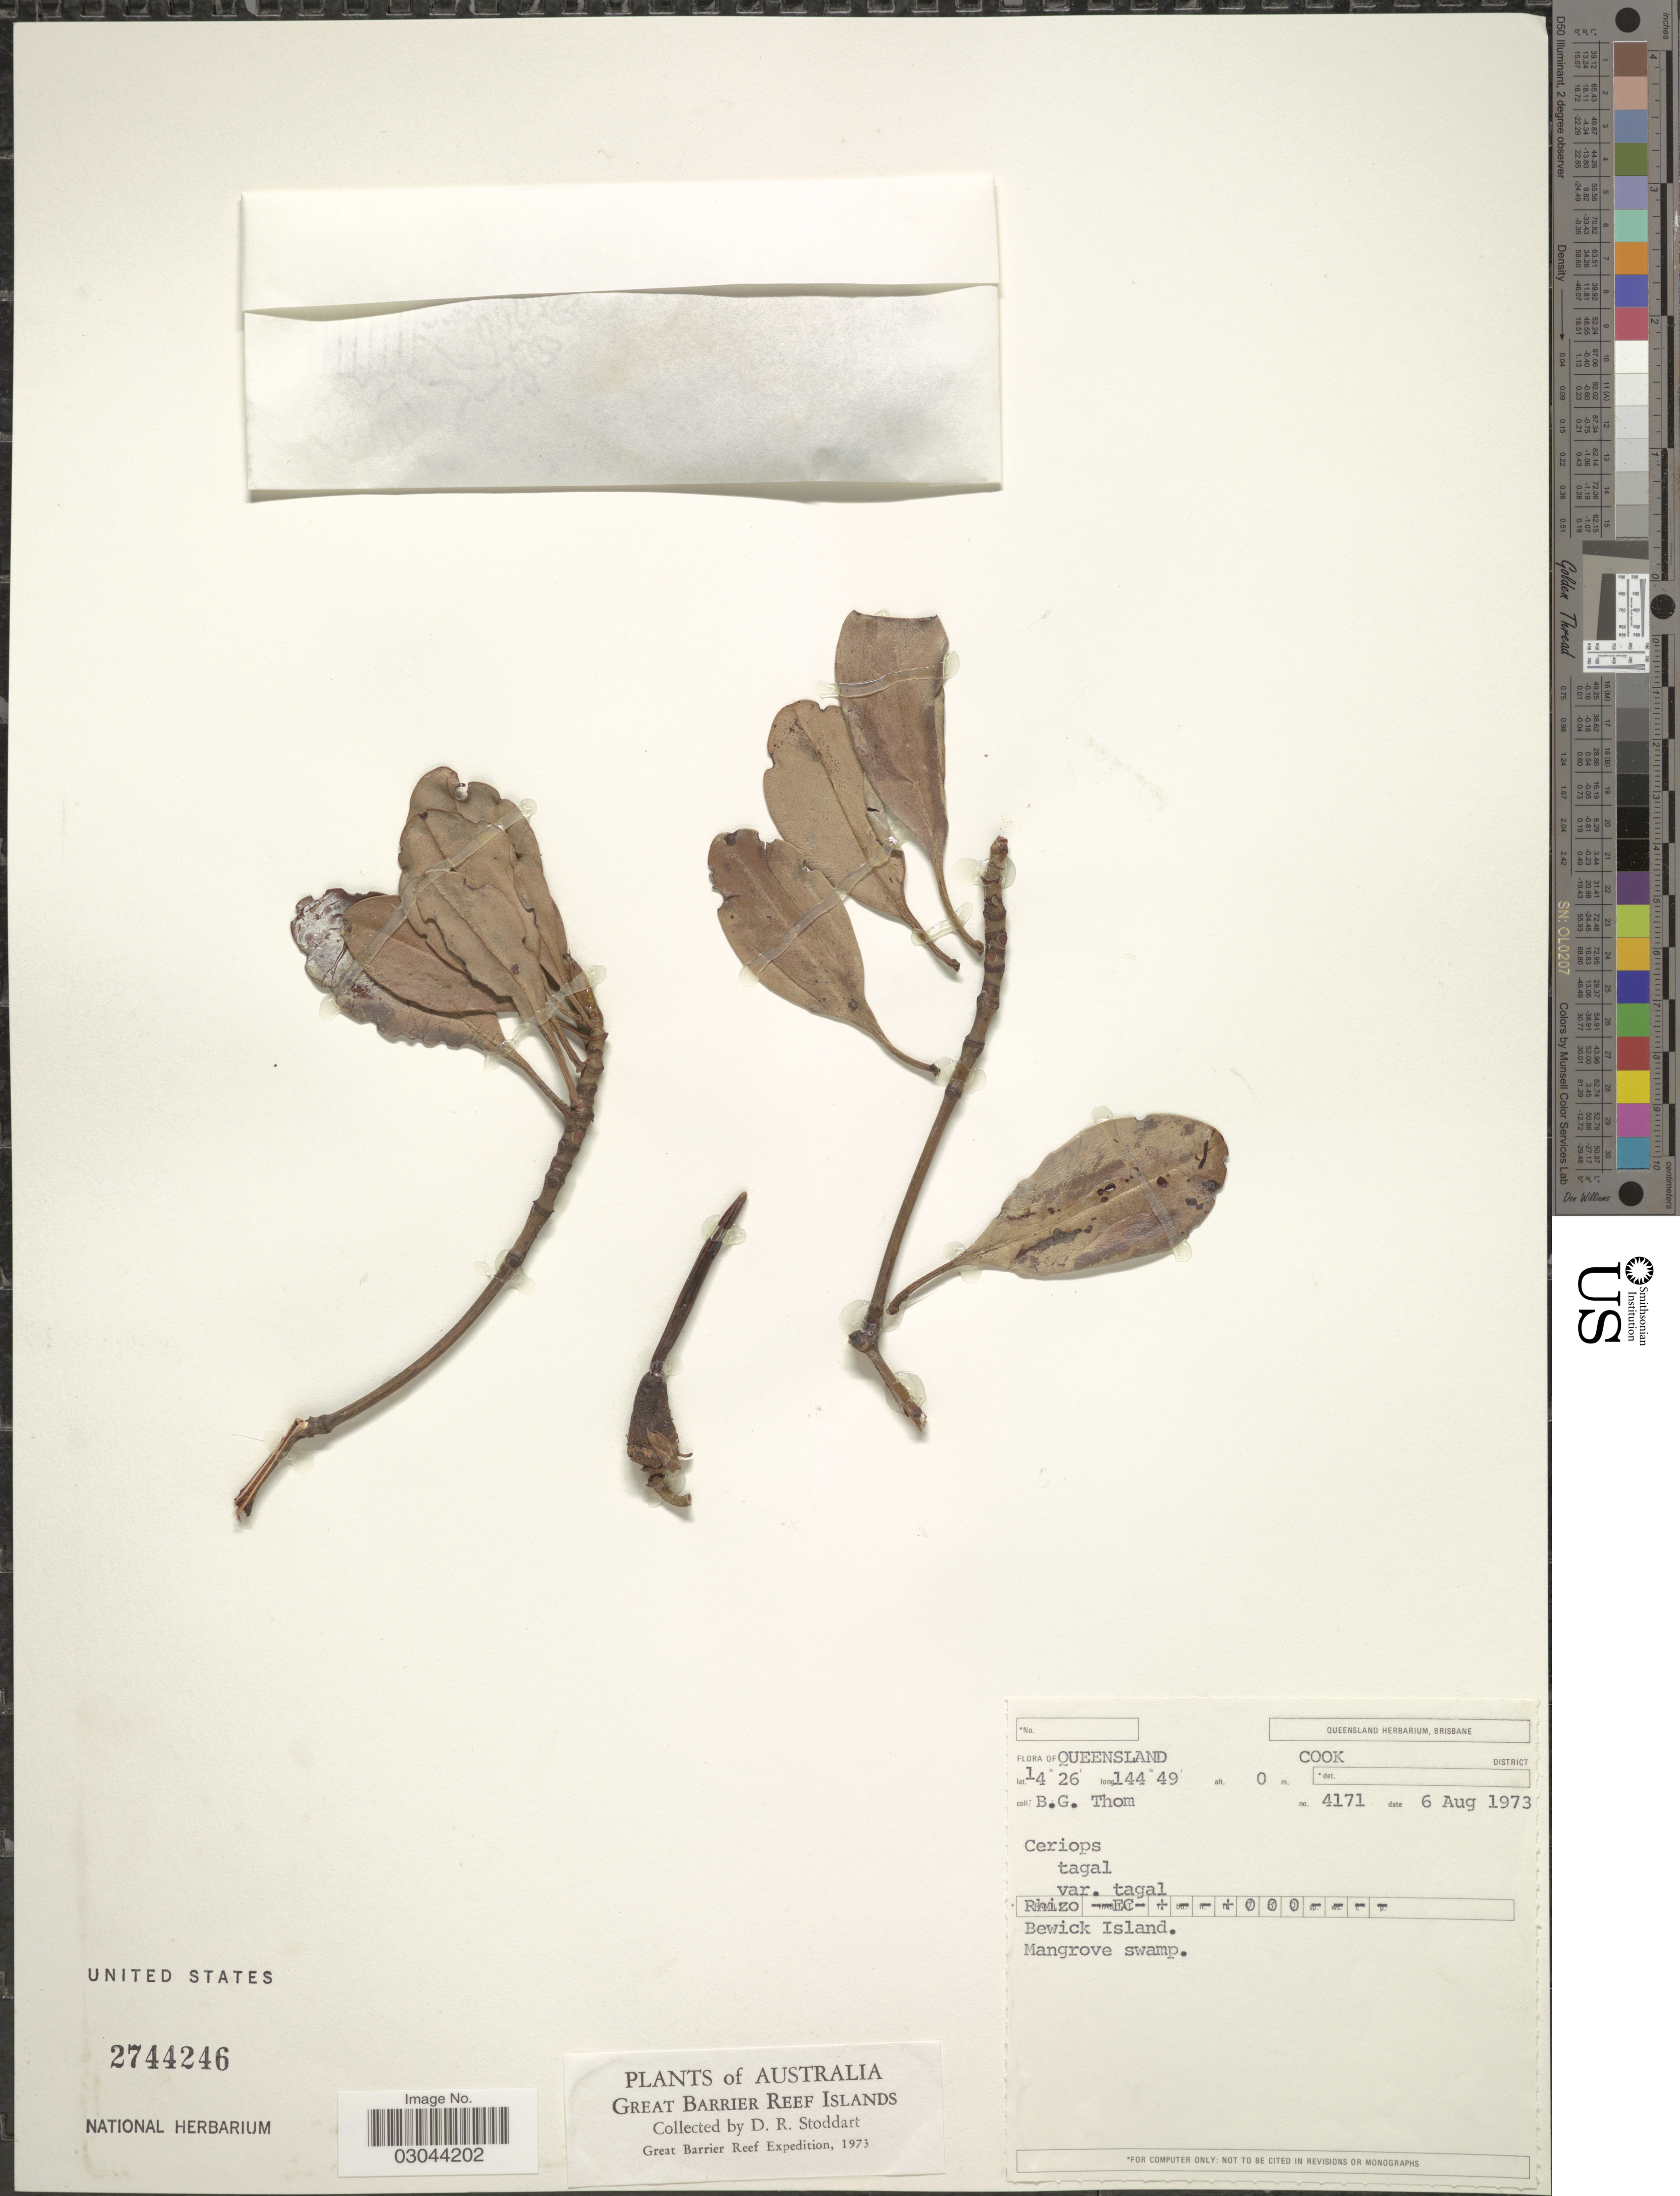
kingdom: Plantae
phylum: Tracheophyta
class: Magnoliopsida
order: Malpighiales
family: Rhizophoraceae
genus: Ceriops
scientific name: Ceriops tagal var. tagal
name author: (Perr.) C.B. Rob.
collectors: B. Thom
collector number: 4171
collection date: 1973-08-06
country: Australia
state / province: Queensland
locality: Cook District. Bewick Island. Great Barrier Reef Islands.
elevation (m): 0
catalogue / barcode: US 2744246